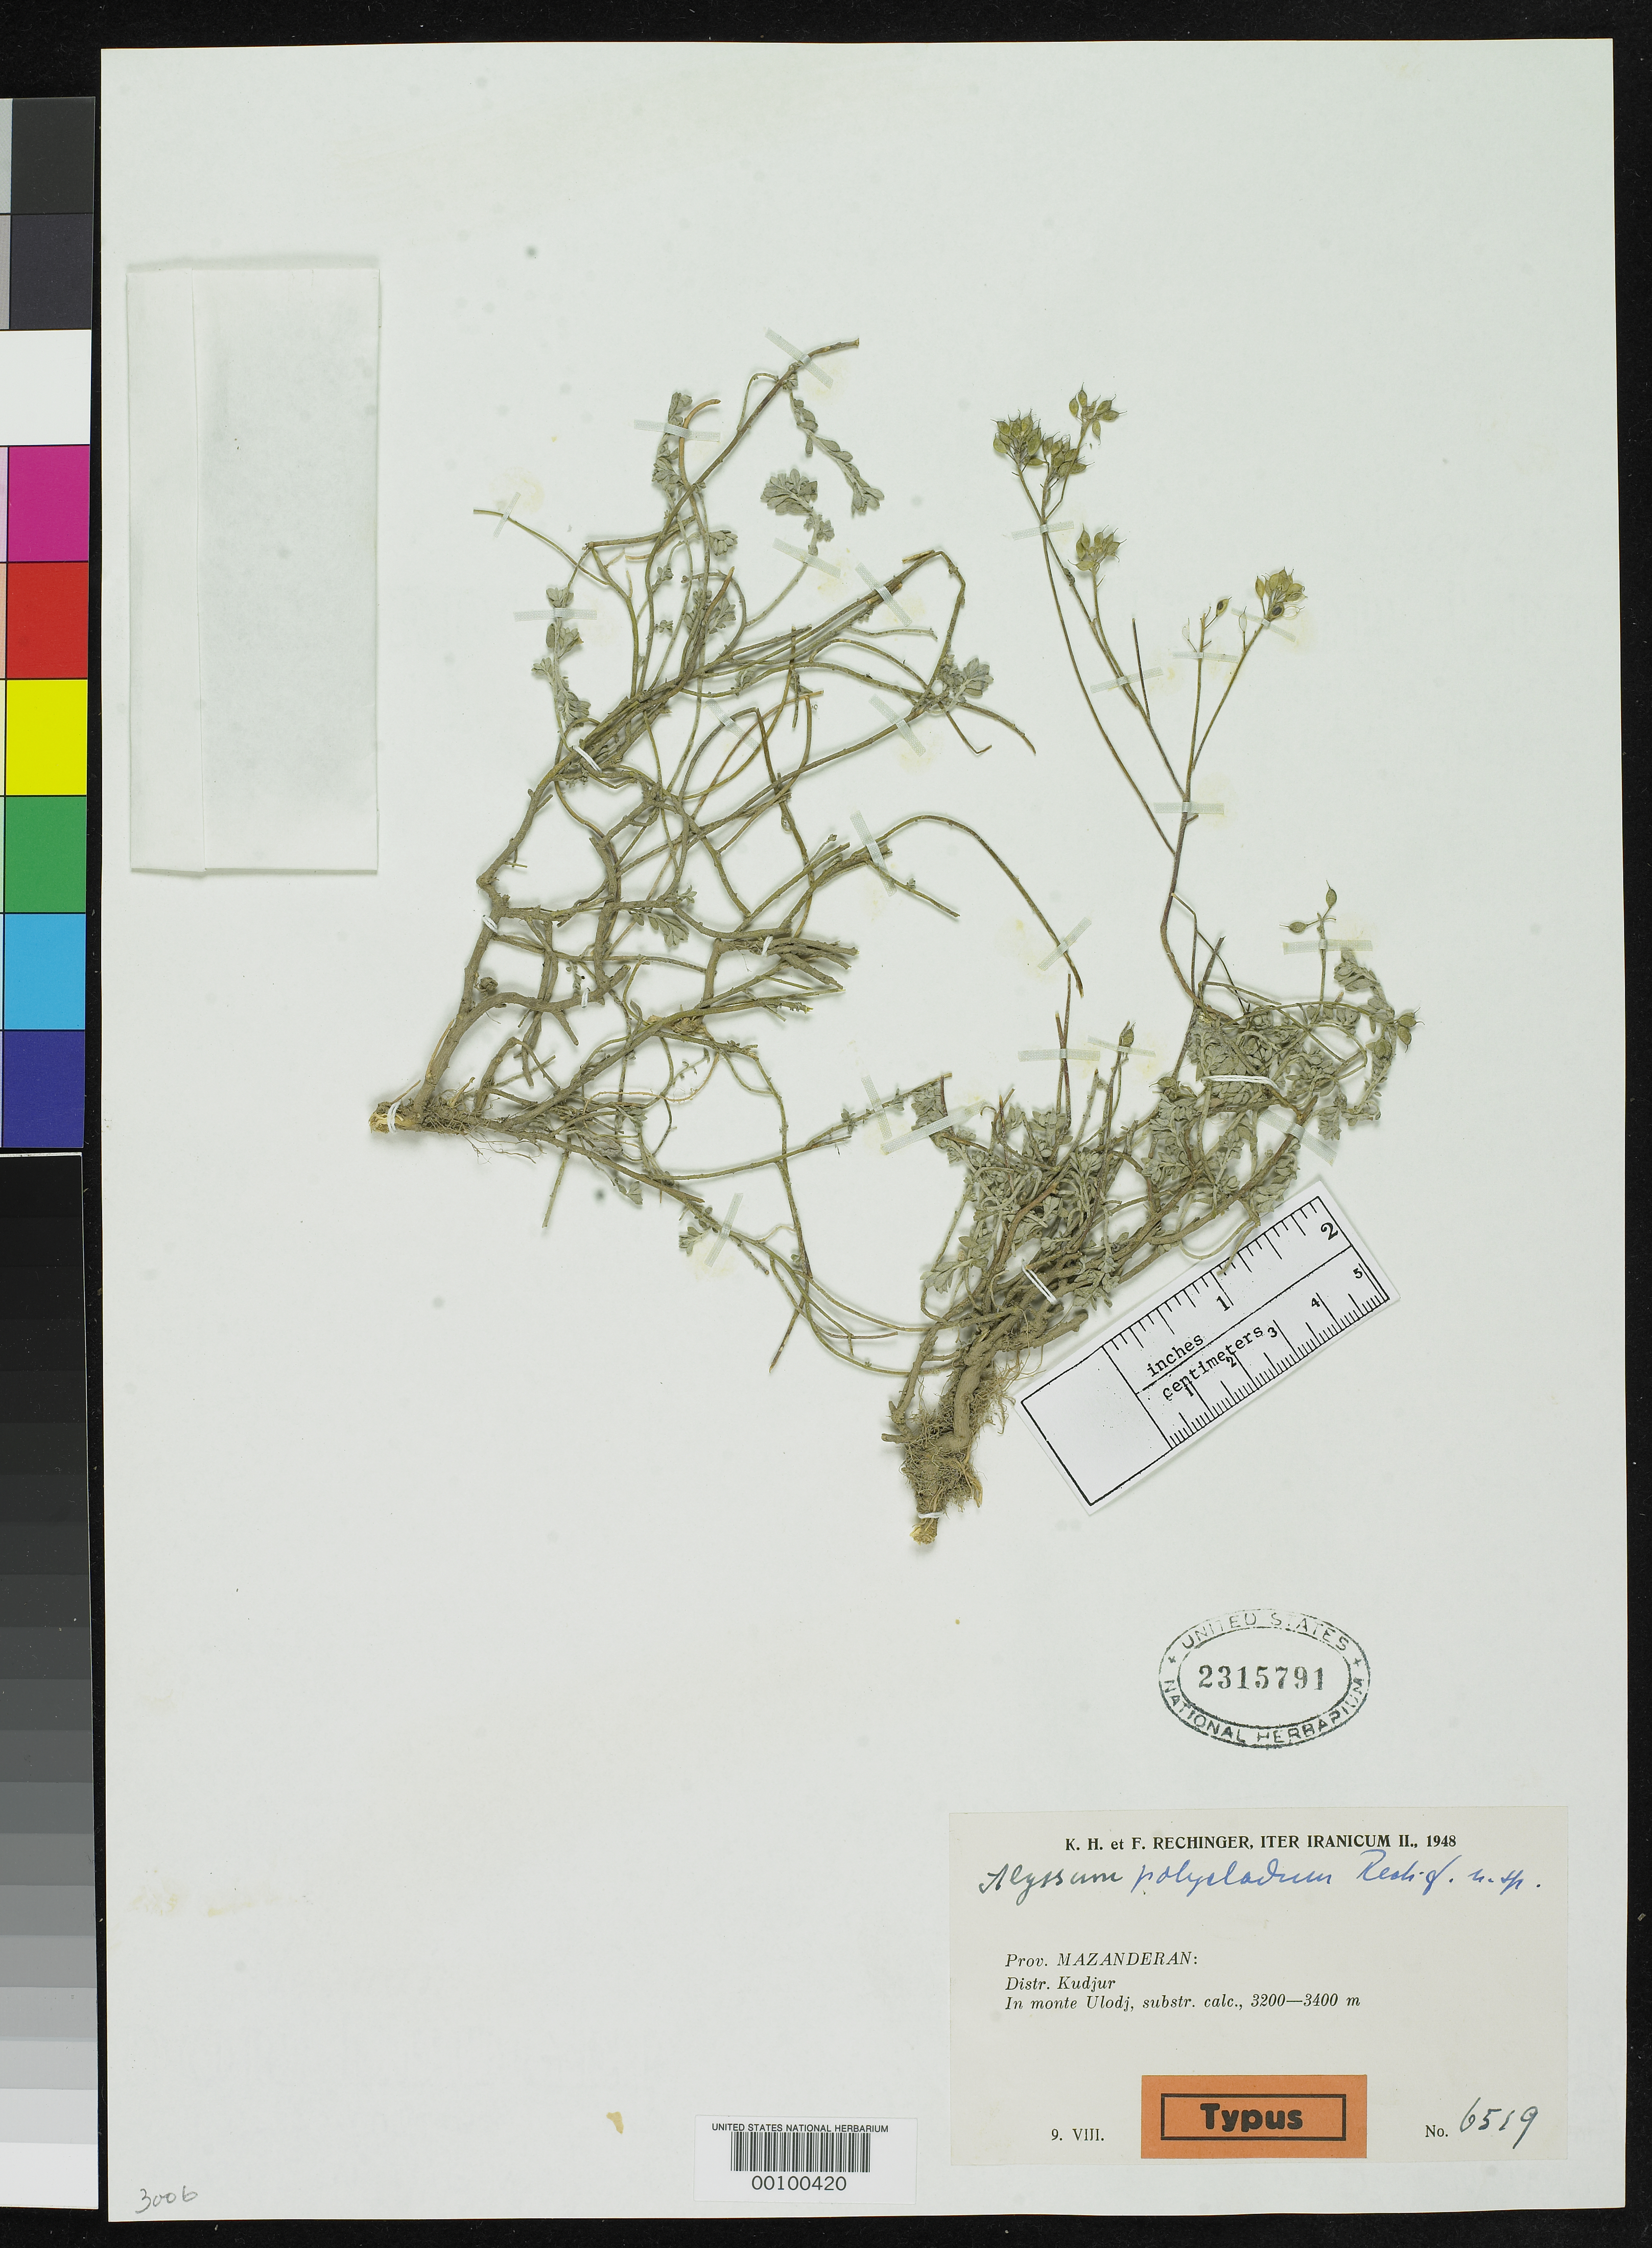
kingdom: Plantae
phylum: Tracheophyta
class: Magnoliopsida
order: Brassicales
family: Brassicaceae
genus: Alyssum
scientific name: Alyssum polycladum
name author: Rech. f.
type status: Isotype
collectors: K. H. Rechinger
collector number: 6519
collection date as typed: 09 Aug 1948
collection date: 1948-08-09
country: Iran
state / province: Mazandaran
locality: Kudjur.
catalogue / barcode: US 2315791